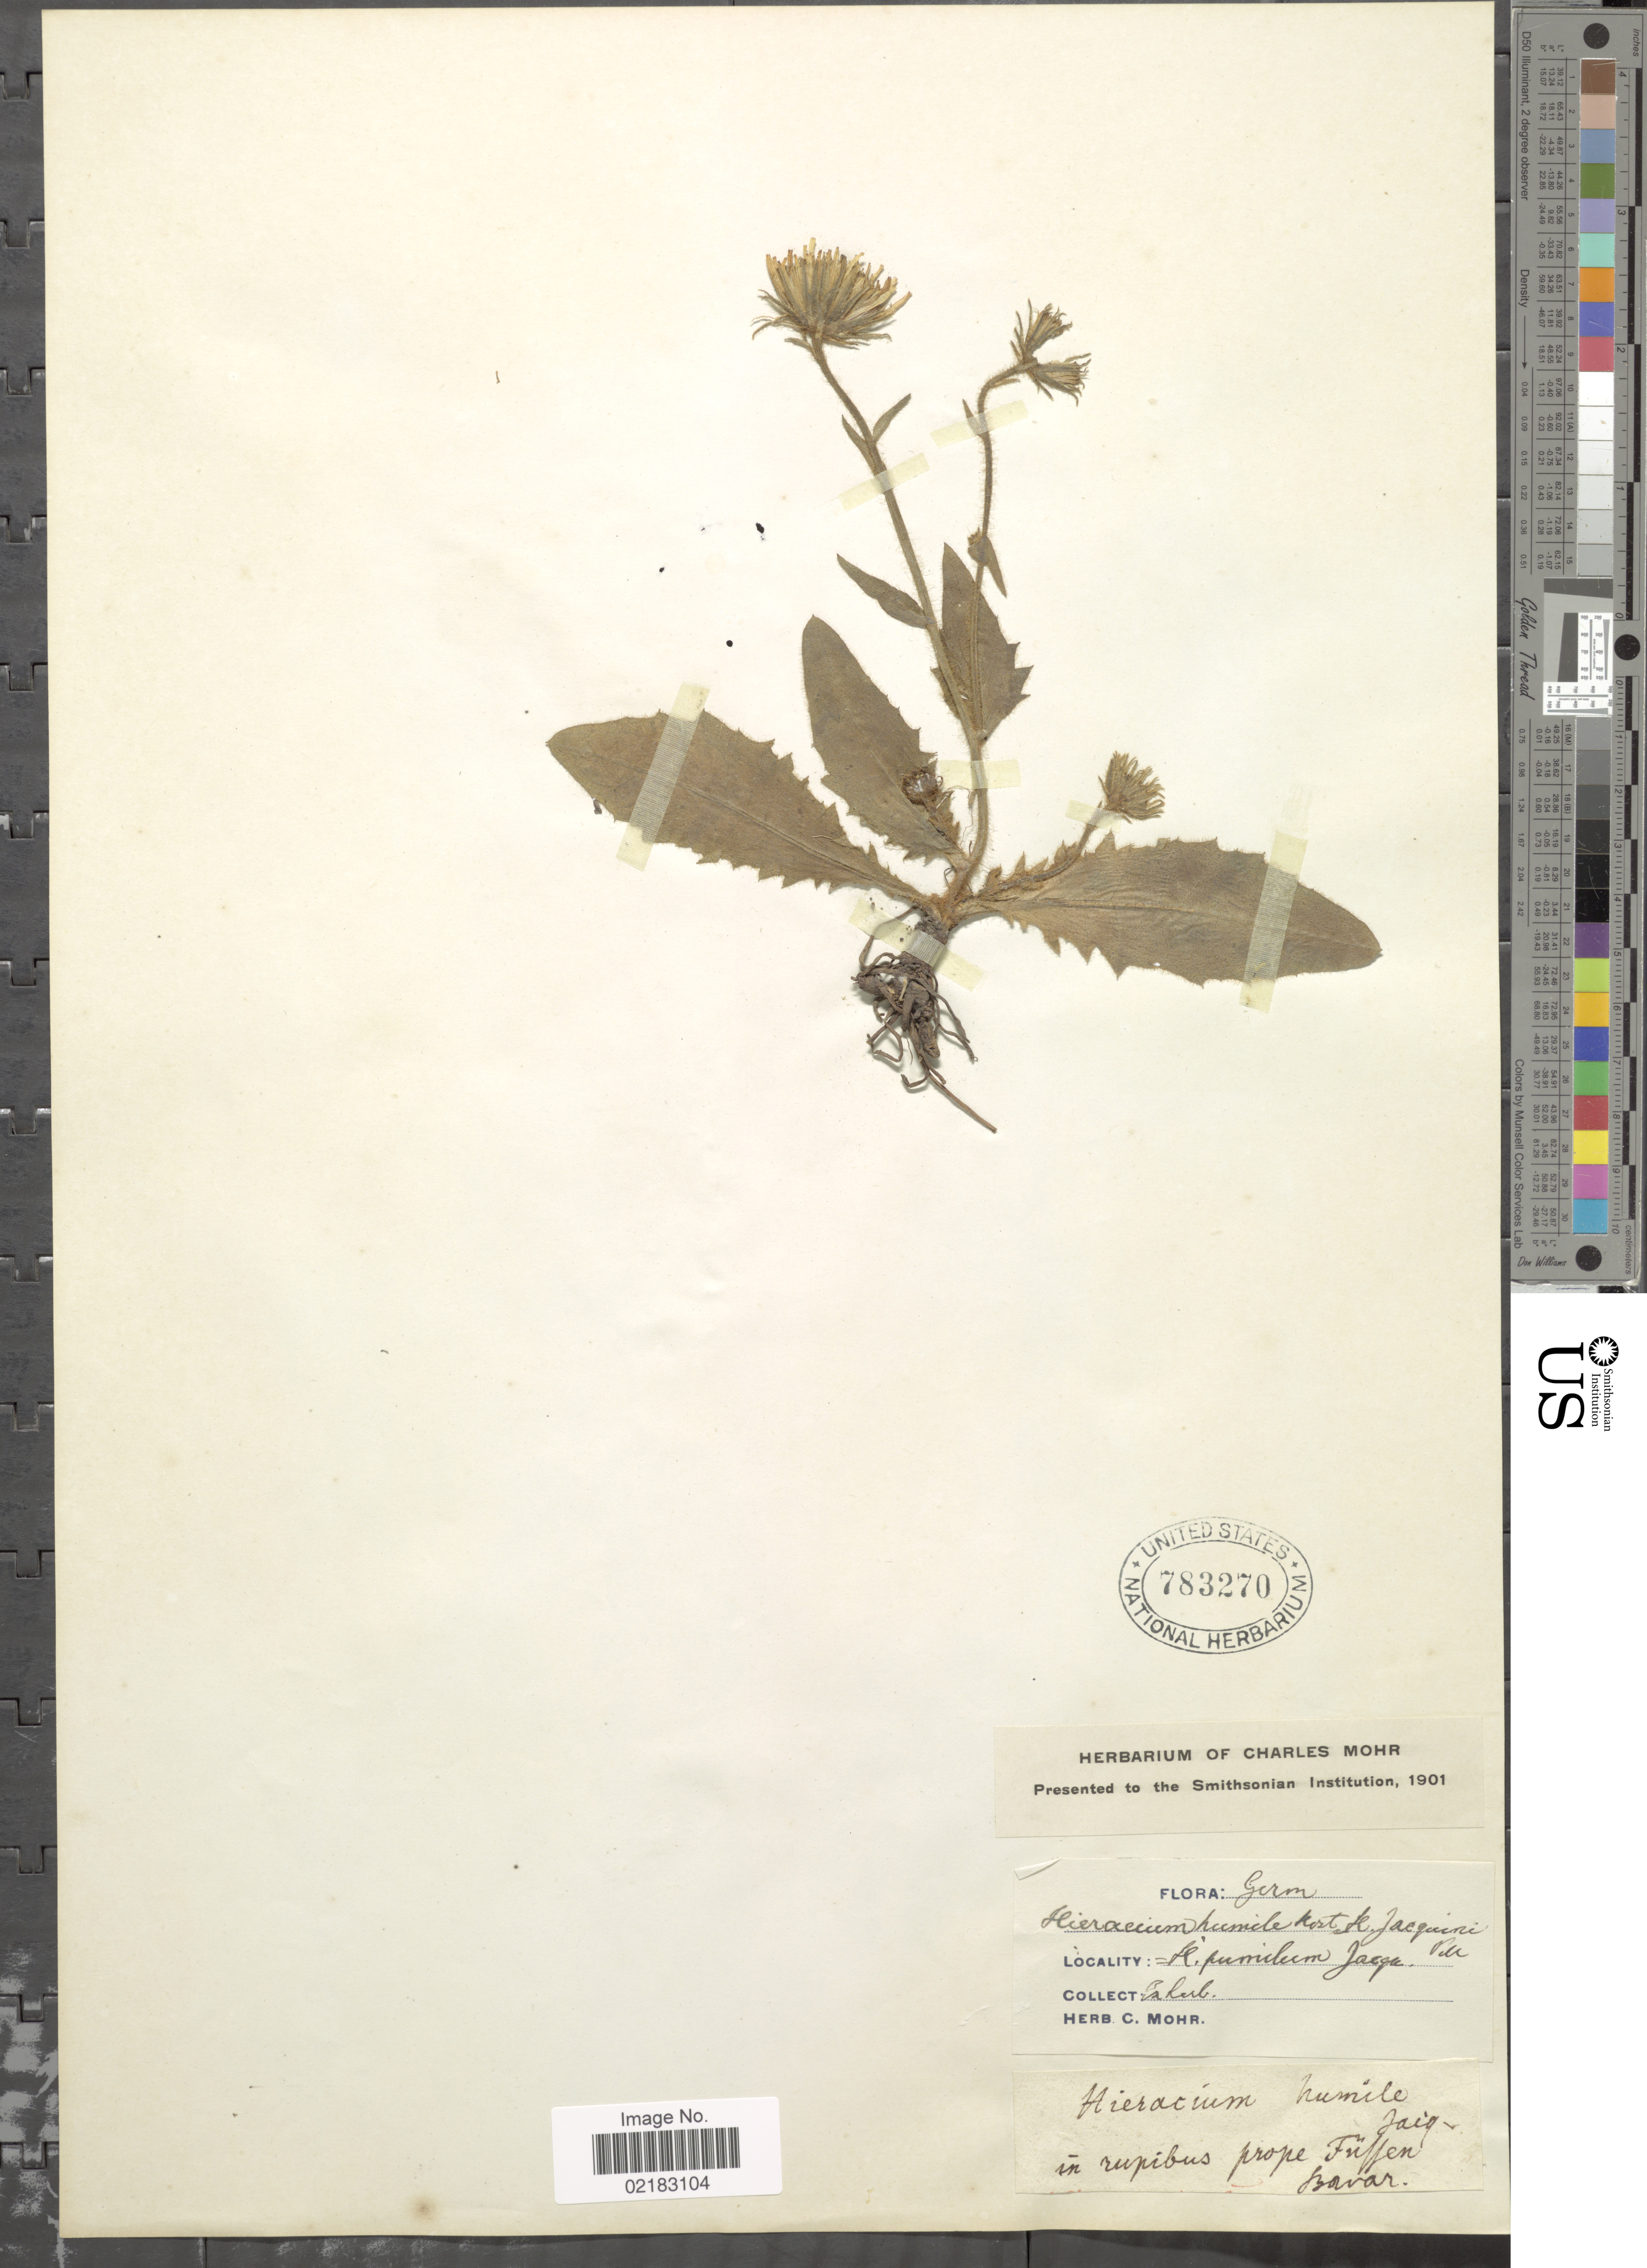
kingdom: Plantae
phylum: Tracheophyta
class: Magnoliopsida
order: Asterales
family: Asteraceae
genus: Hieracium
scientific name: Hieracium humile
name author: Jacq.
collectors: ex herb. C. Mohr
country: Germany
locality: In Rupibus prope Fuffen Bovar [interpreted]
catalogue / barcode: US 783270